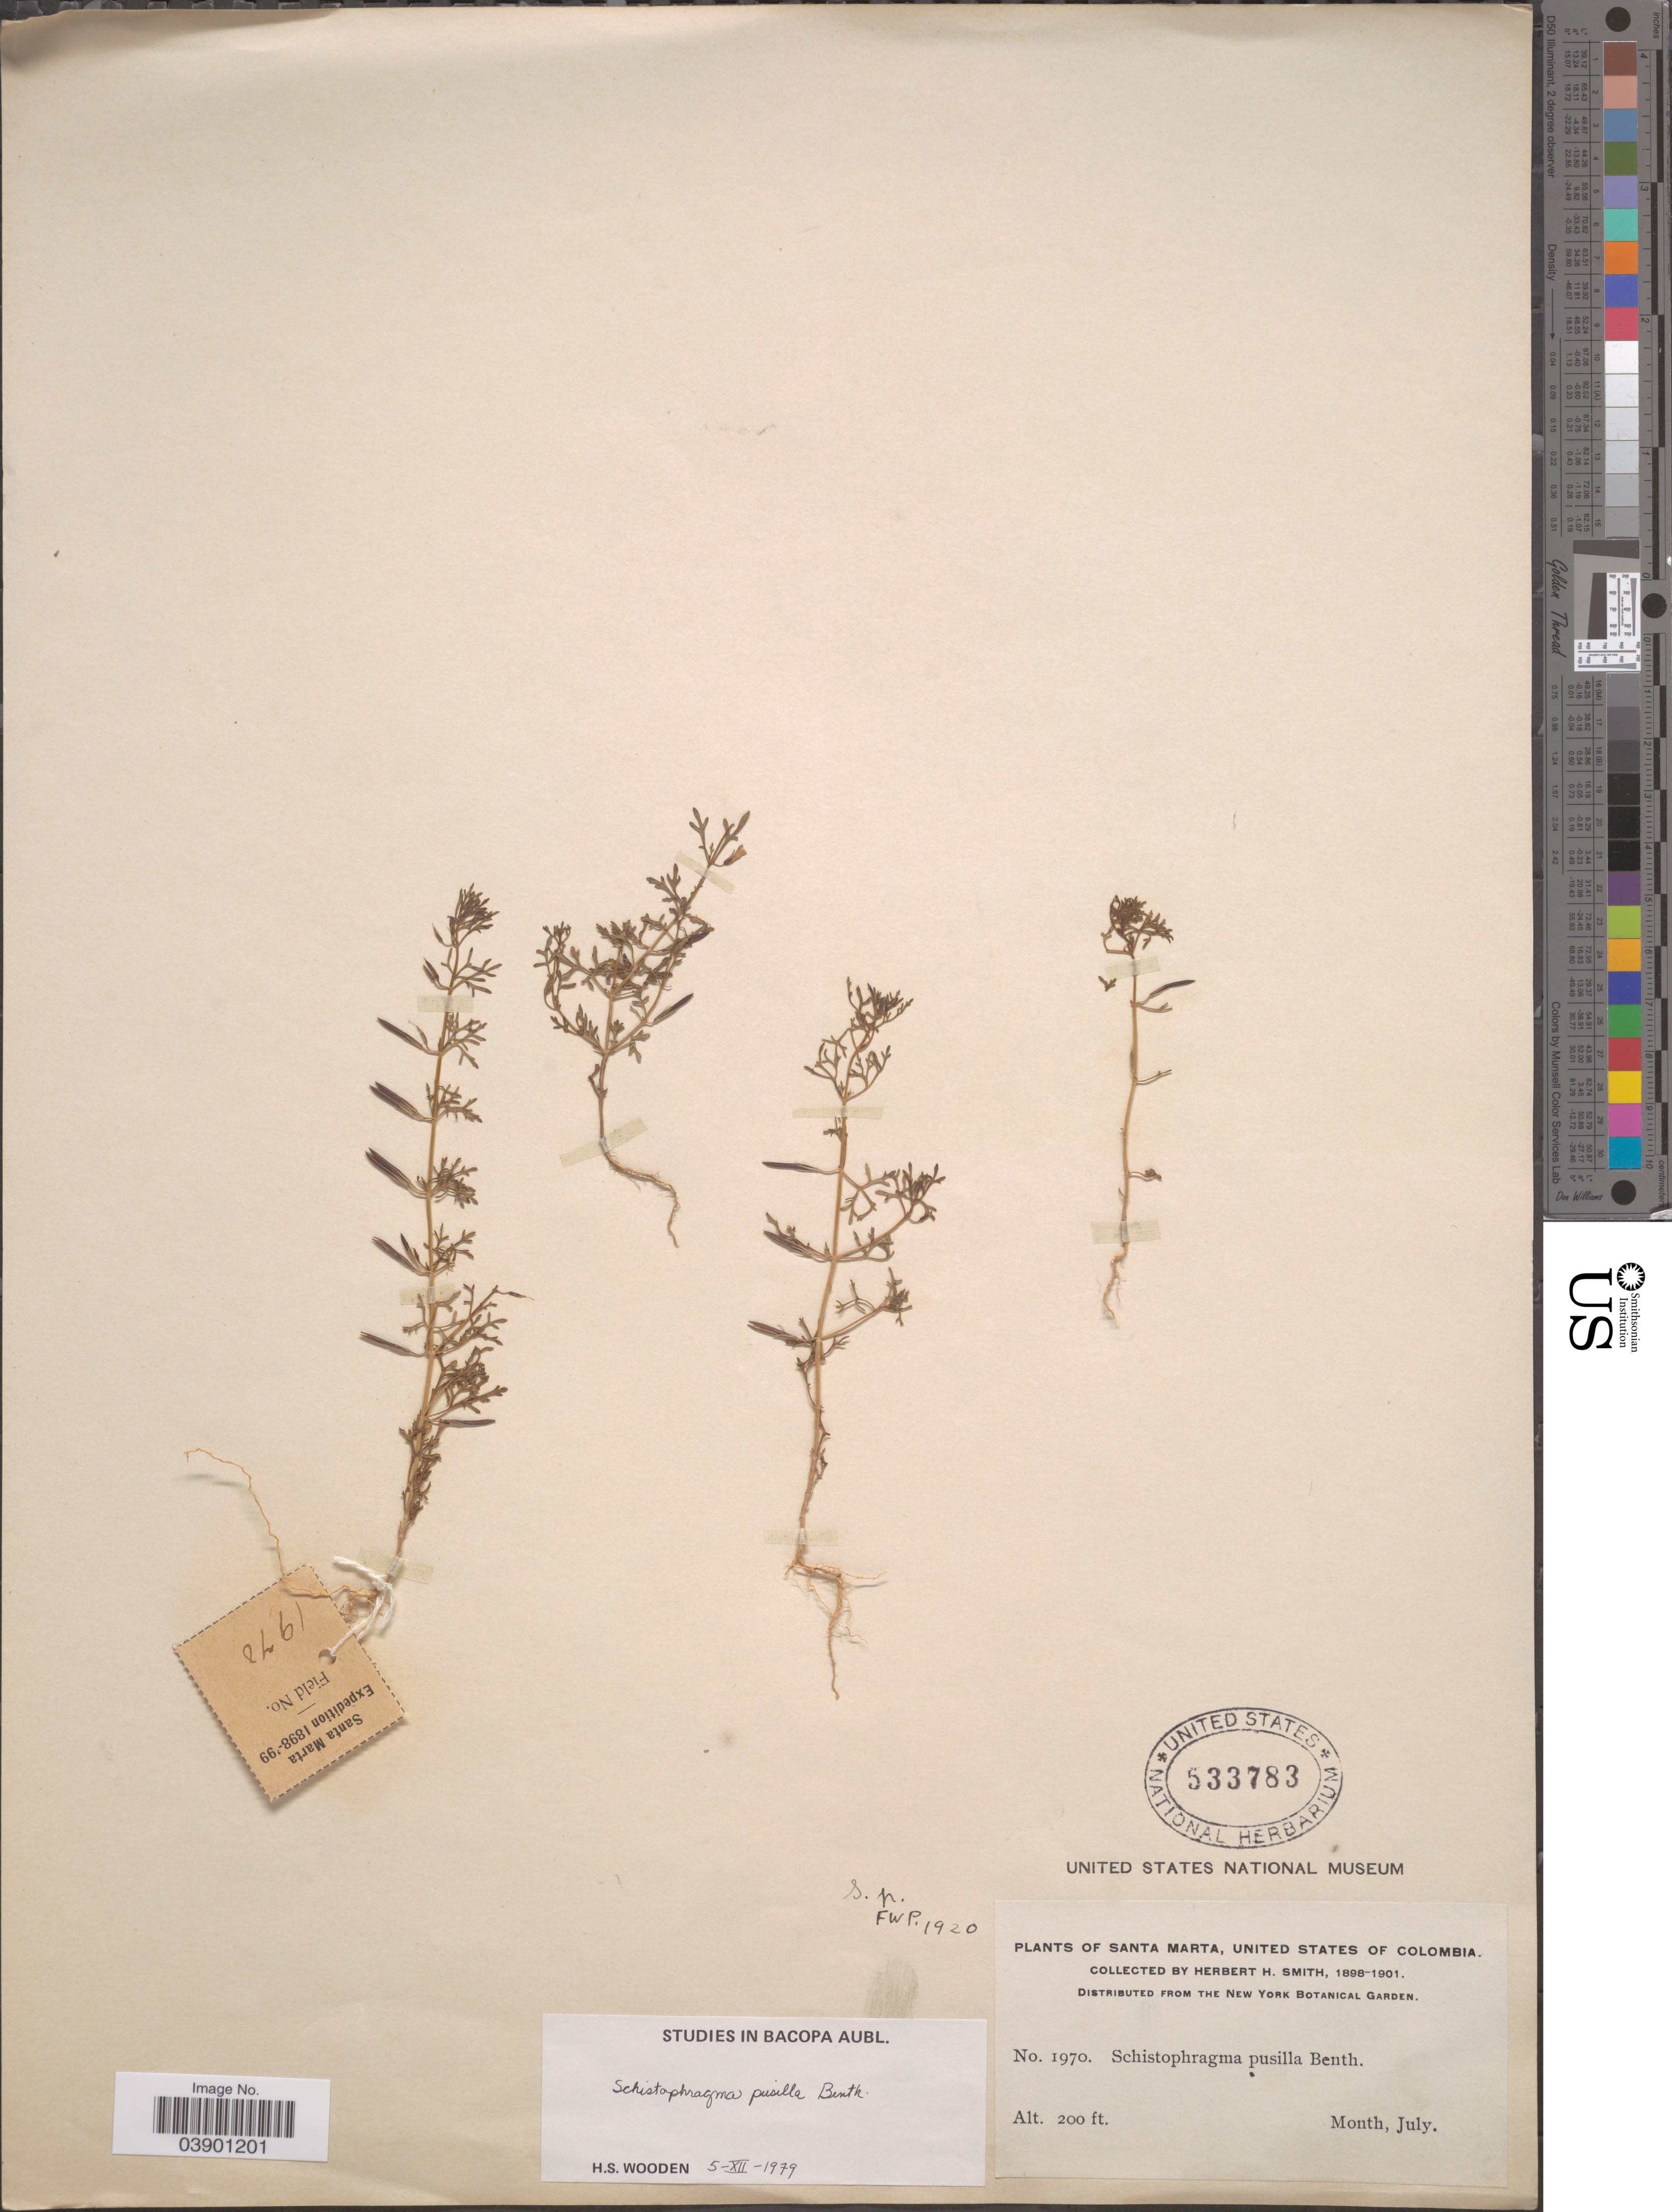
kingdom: Plantae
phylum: Tracheophyta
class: Magnoliopsida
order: Lamiales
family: Plantaginaceae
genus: Conobea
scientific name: Conobea sp.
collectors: Herbert H. Smith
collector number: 1970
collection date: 1898-07/1907-07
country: Colombia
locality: Santa Marta, United States of Colombia.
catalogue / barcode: US 533783